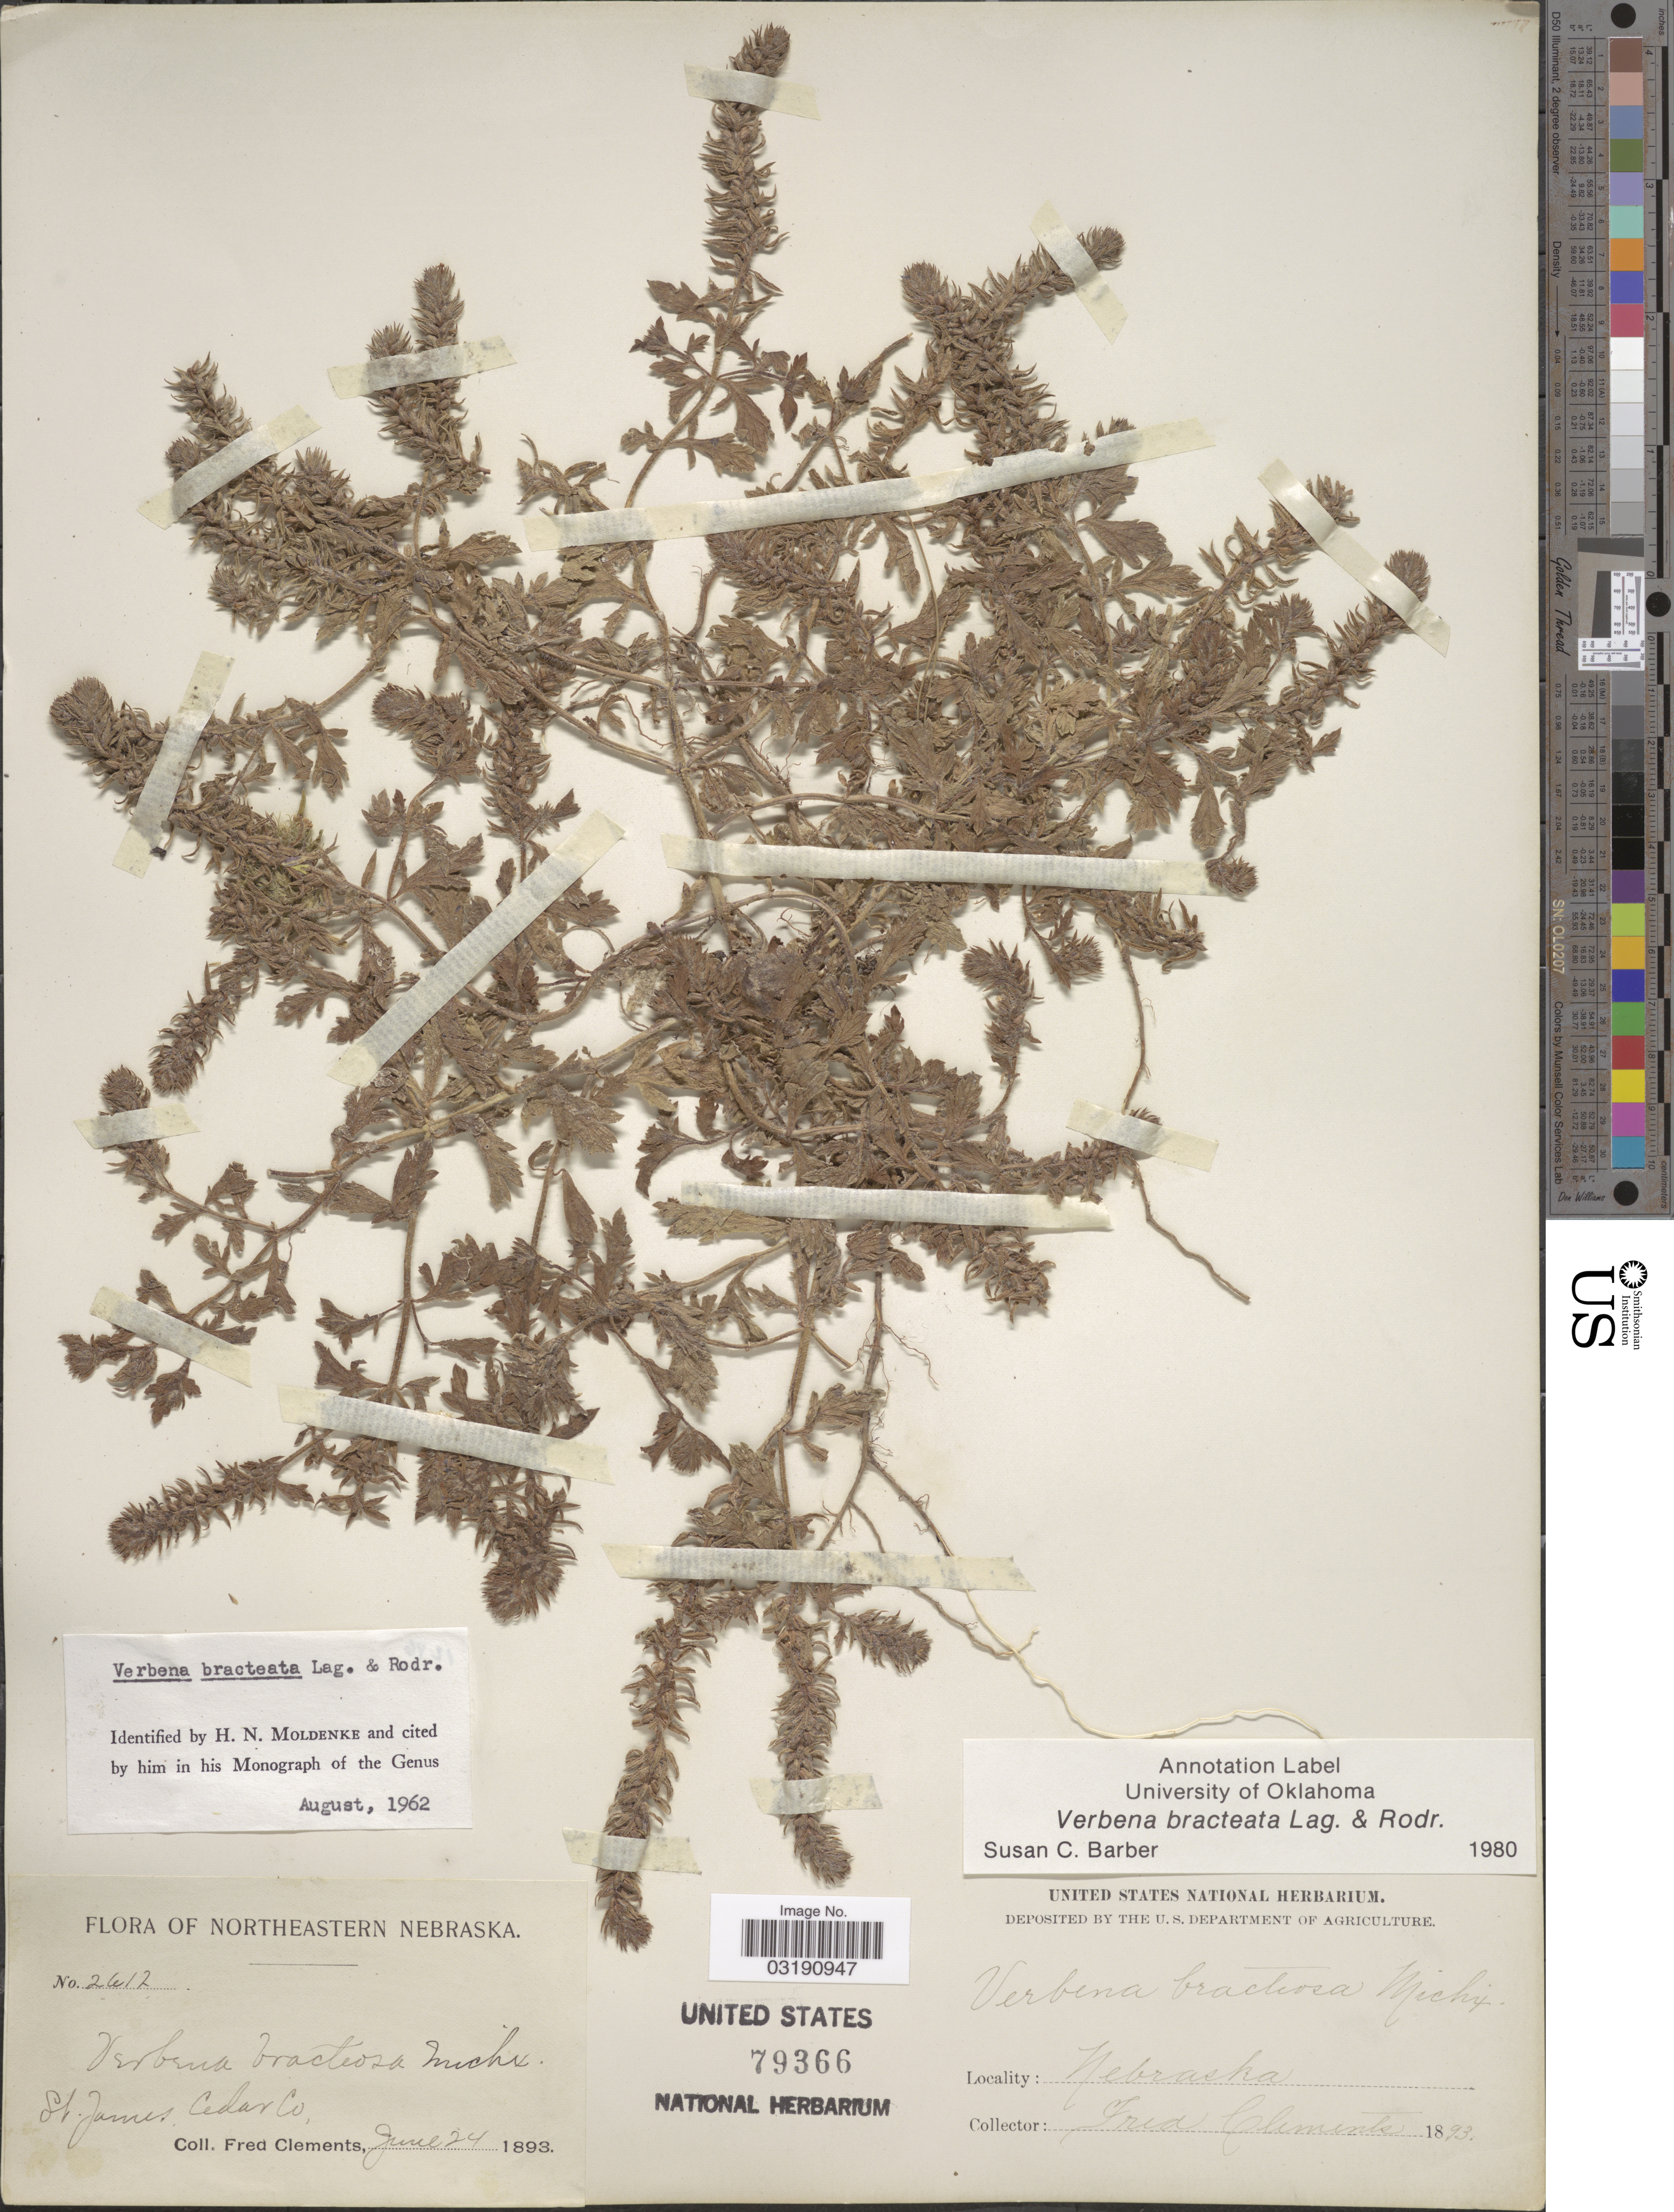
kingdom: Plantae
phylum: Tracheophyta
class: Magnoliopsida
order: Lamiales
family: Verbenaceae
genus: Verbena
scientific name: Verbena bracteata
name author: Cav. ex Lag. & Rodr.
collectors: F. Clements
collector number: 2617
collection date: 1893-06-24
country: United States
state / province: Nebraska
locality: Northeastern Nebraska. St. James, Cedar Co.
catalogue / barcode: US 79366